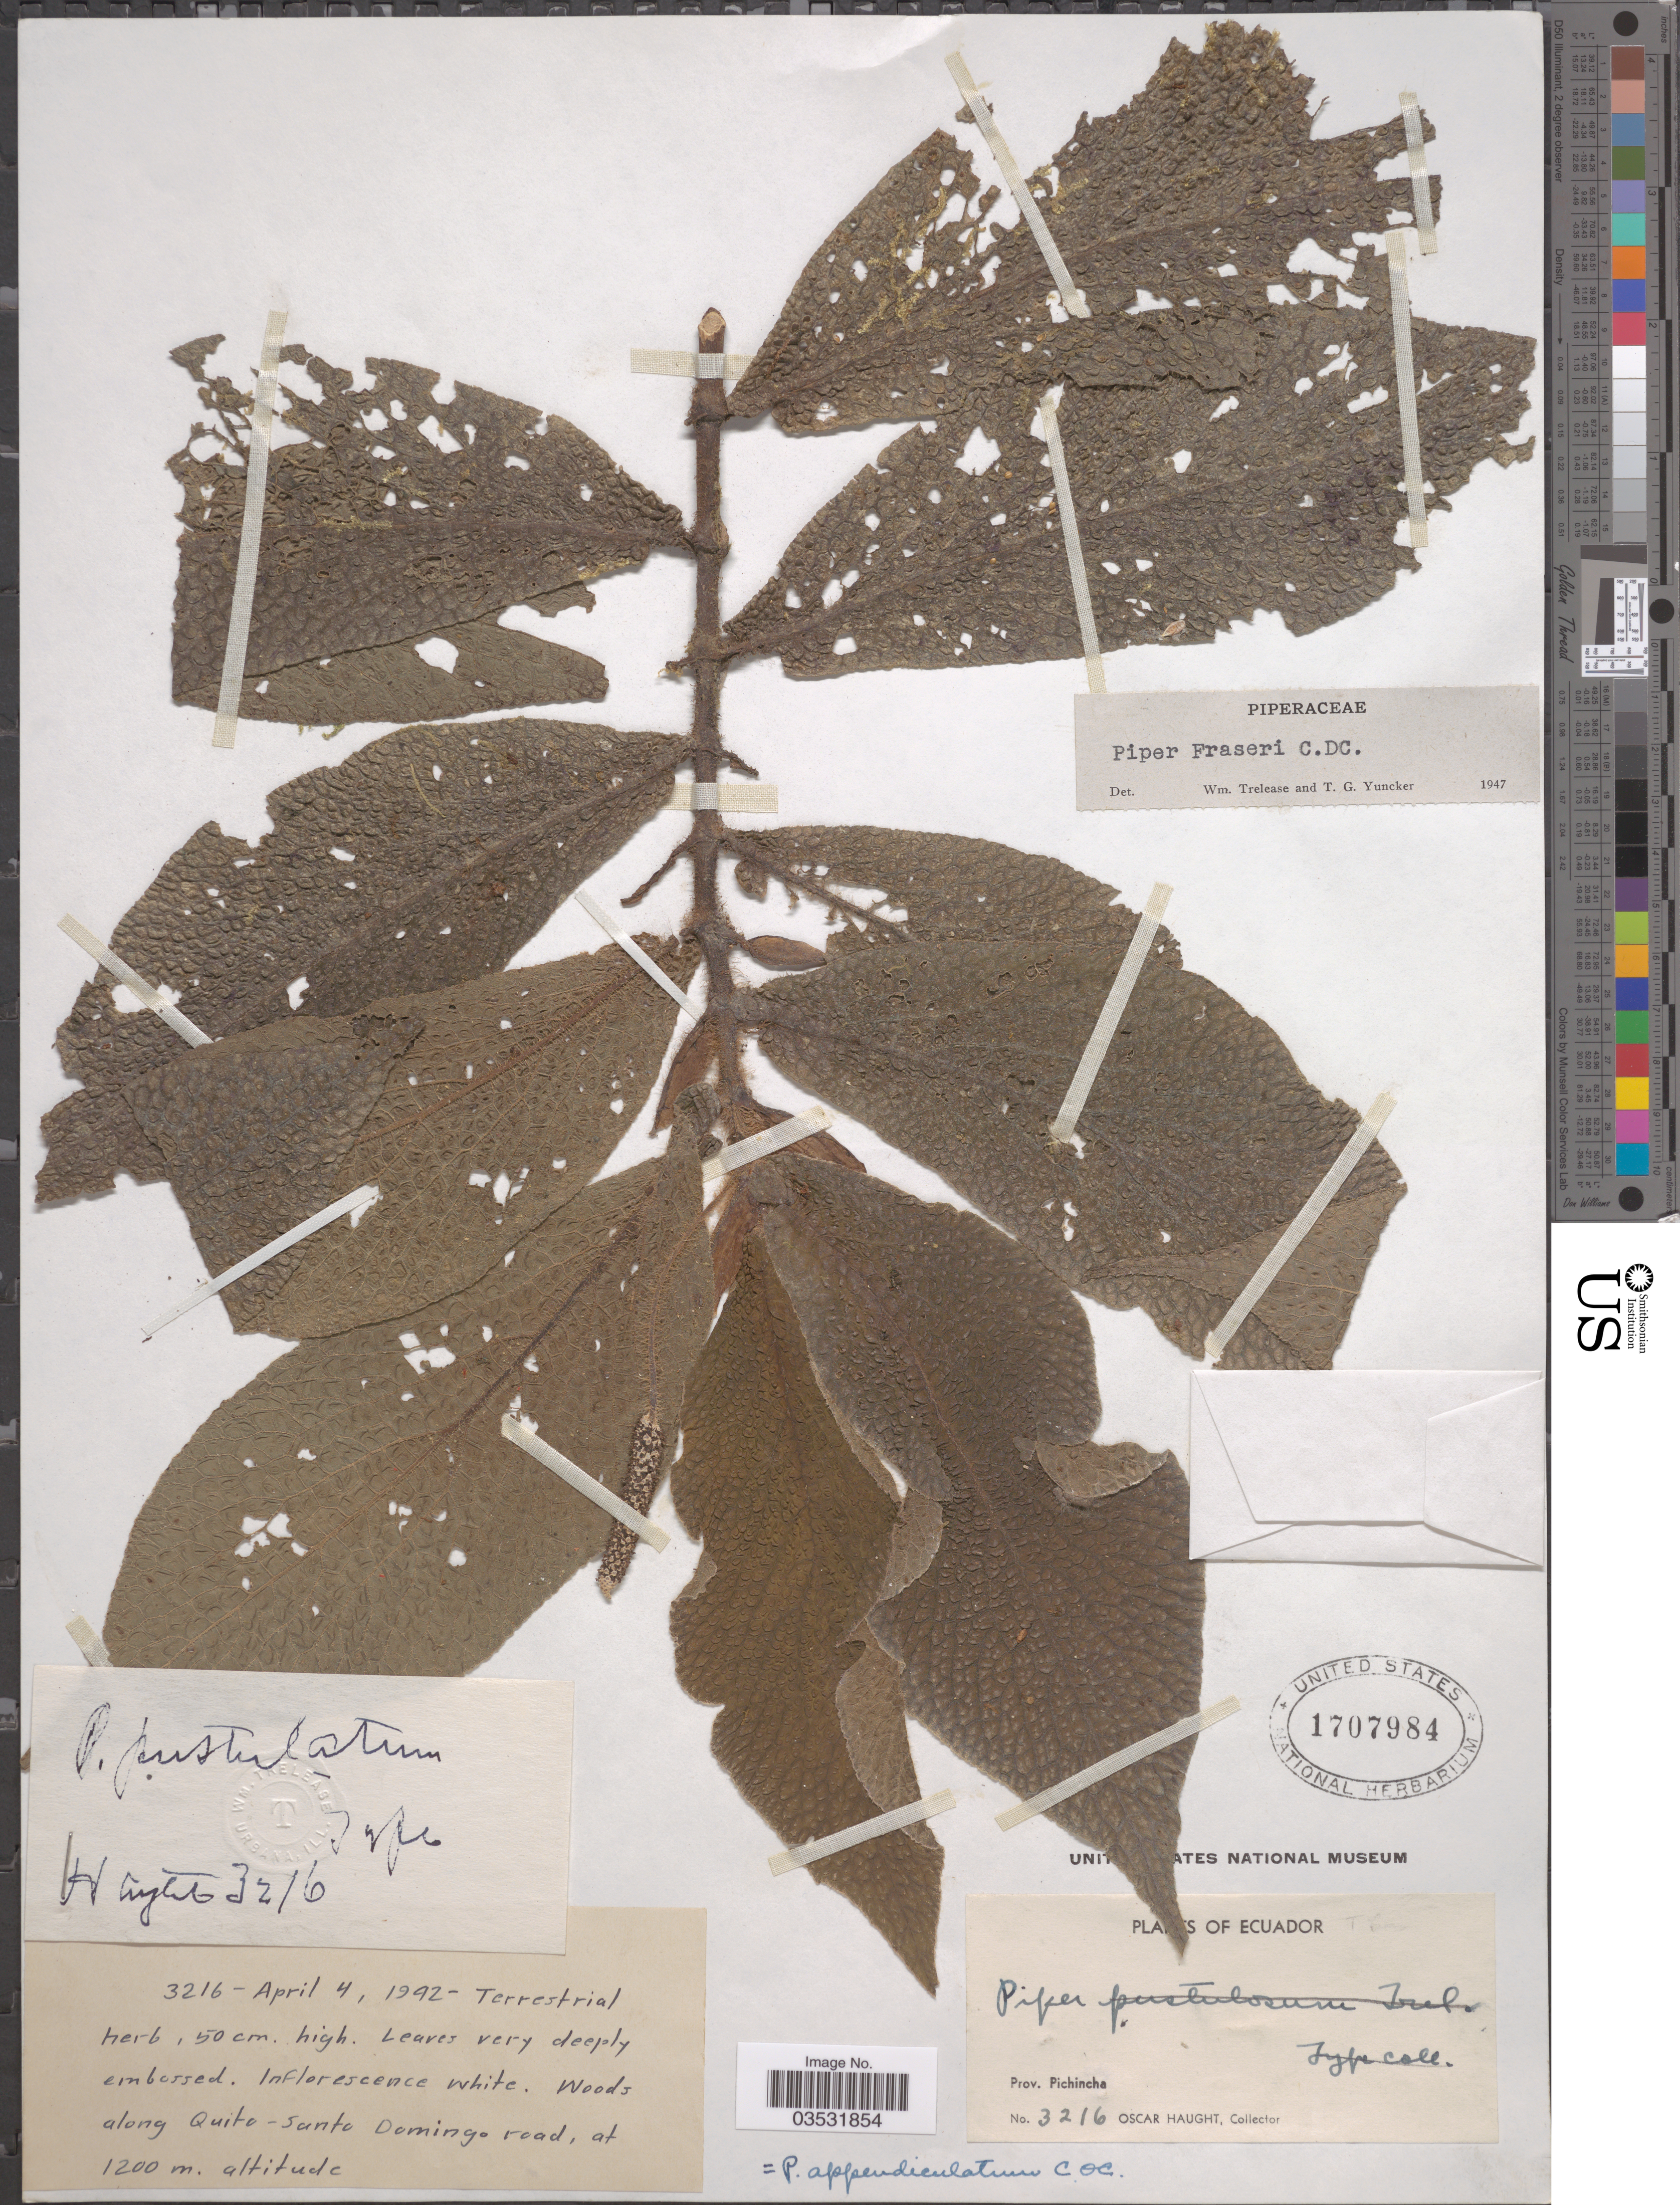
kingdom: Plantae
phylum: Tracheophyta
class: Magnoliopsida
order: Piperales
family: Piperaceae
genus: Piper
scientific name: Piper appendiculatum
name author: (Benth.) C. DC.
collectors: O. Haught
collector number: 3216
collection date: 1942-04-04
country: Ecuador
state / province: Pichincha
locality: Woods along Quito-Santo Domingo road.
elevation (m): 1200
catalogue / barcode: US 1707984